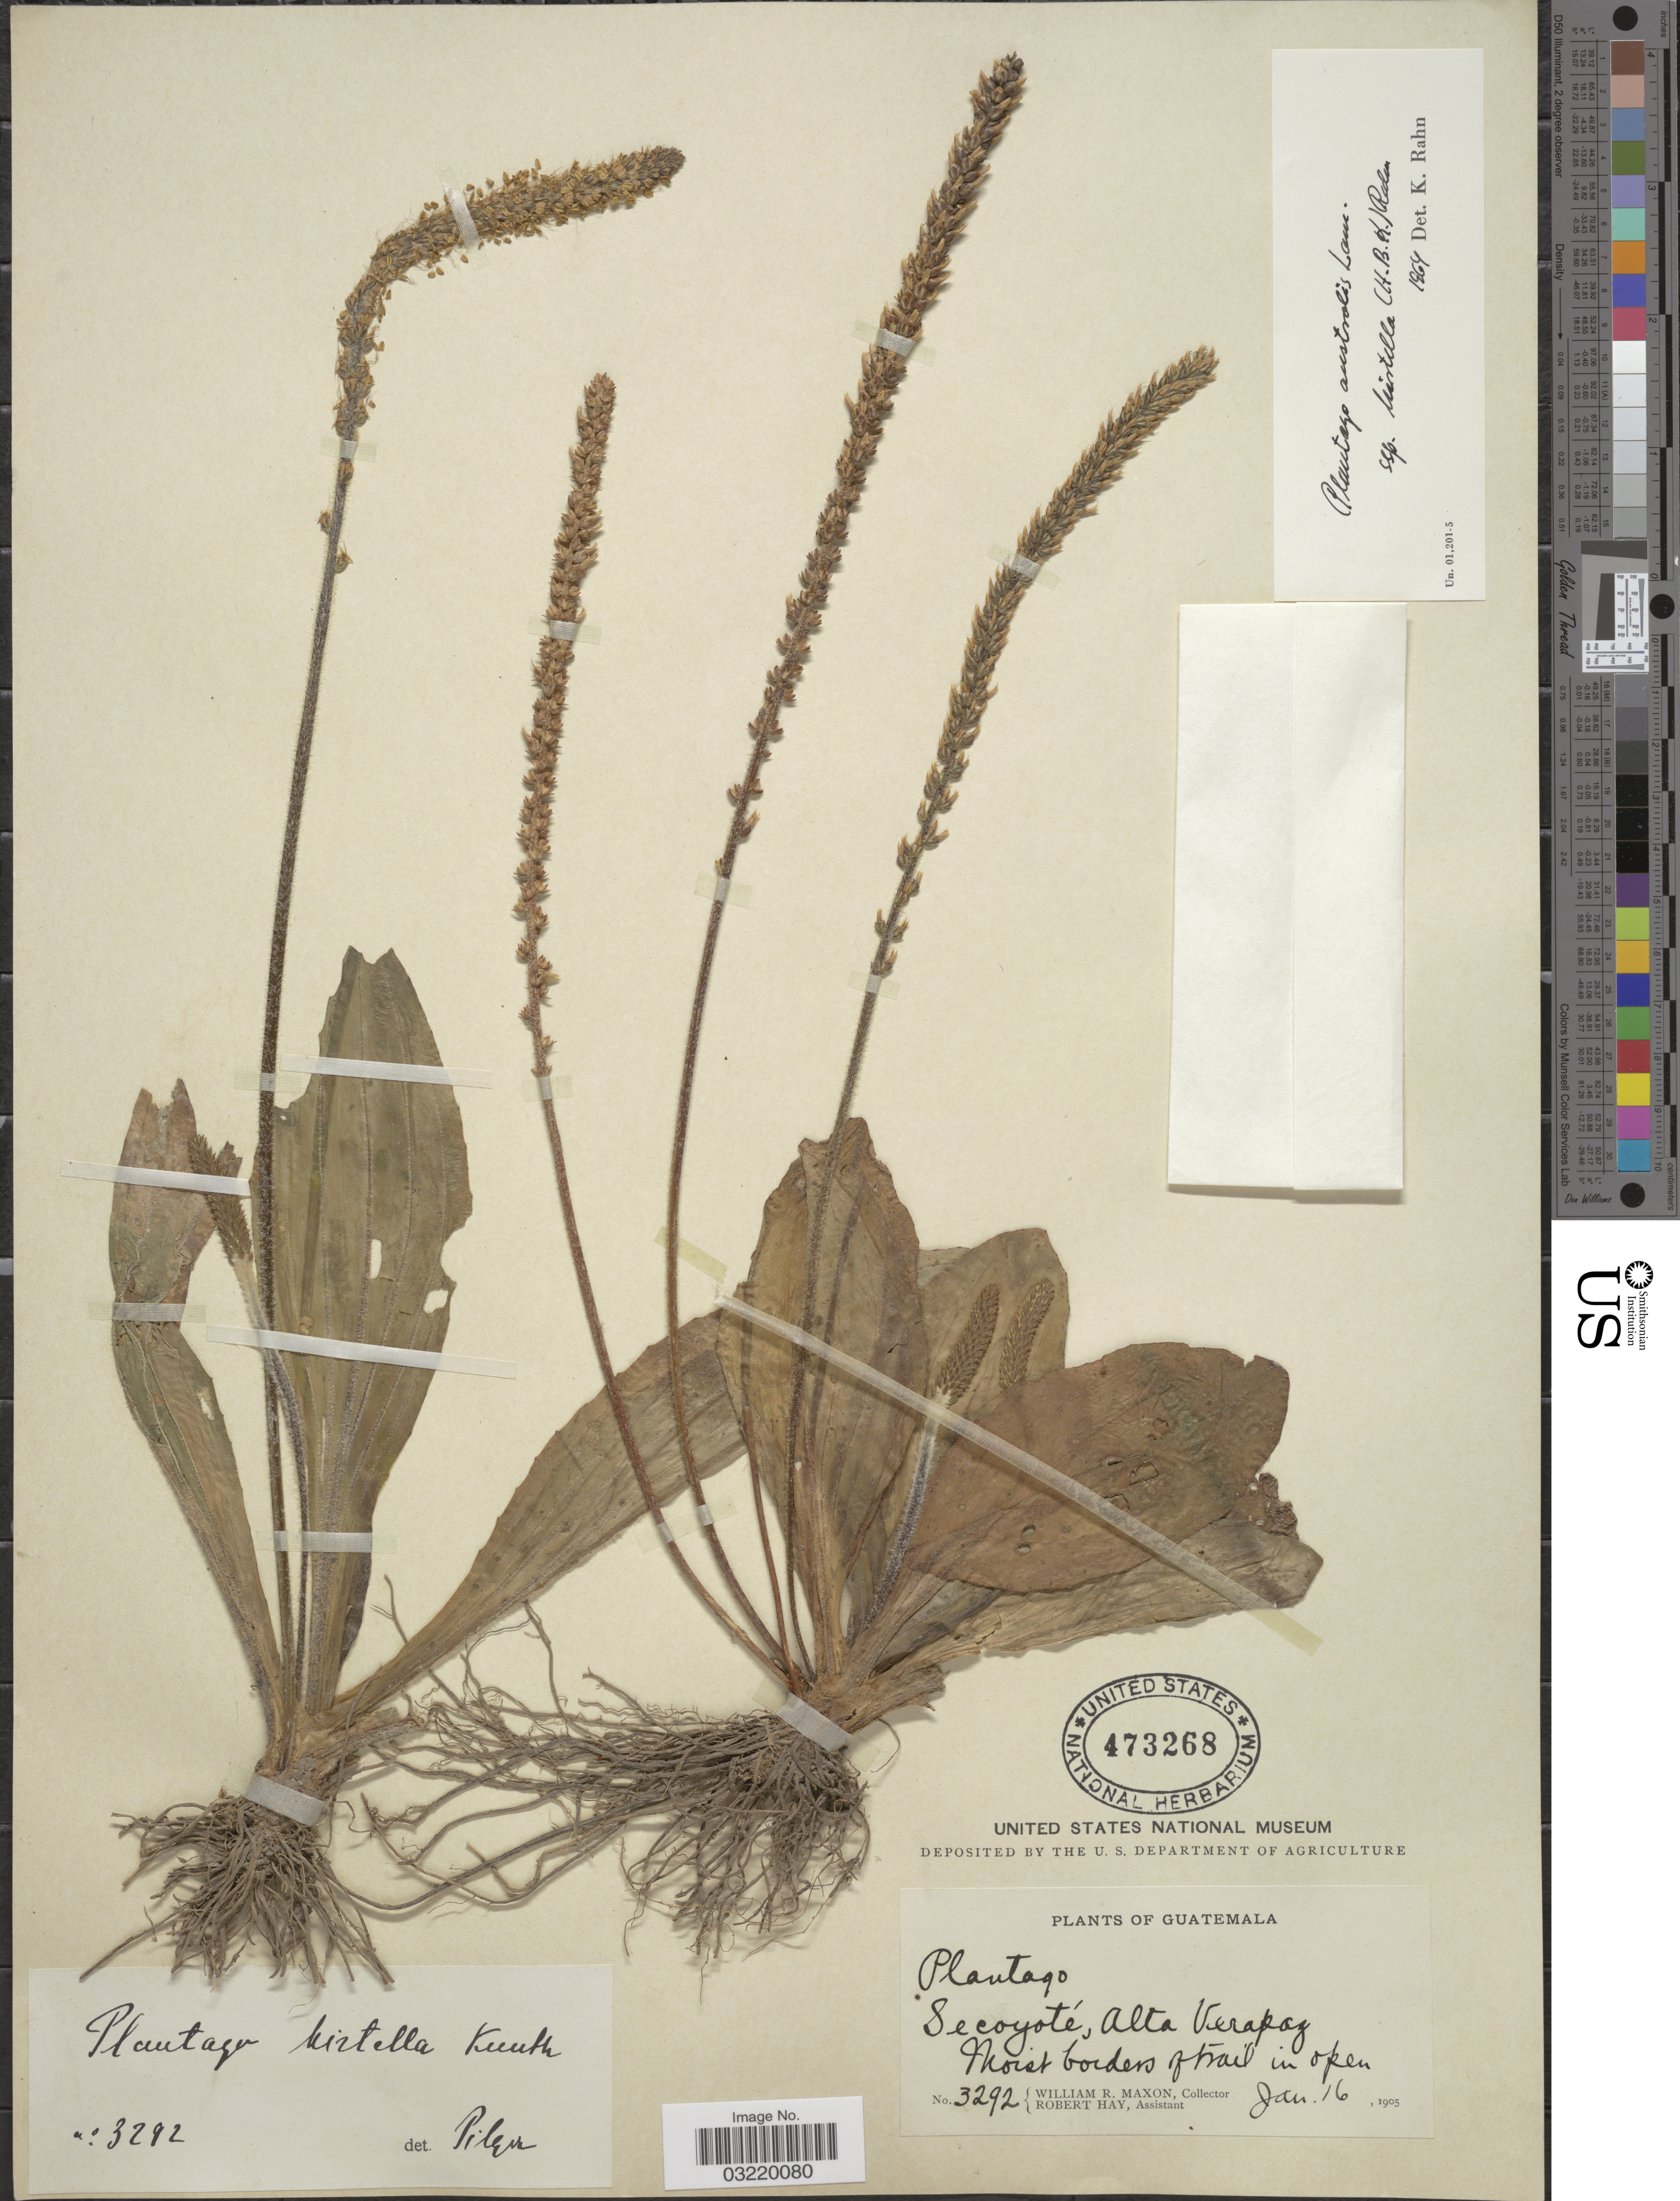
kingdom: Plantae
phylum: Tracheophyta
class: Magnoliopsida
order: Lamiales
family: Plantaginaceae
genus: Plantago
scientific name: Plantago australis subsp. hirtella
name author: (Kunth) Rahn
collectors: W. R. Maxon & R. Hay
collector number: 3292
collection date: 1905-01-16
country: Guatemala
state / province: Alta Verapaz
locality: Secoyoté.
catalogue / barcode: US 473268